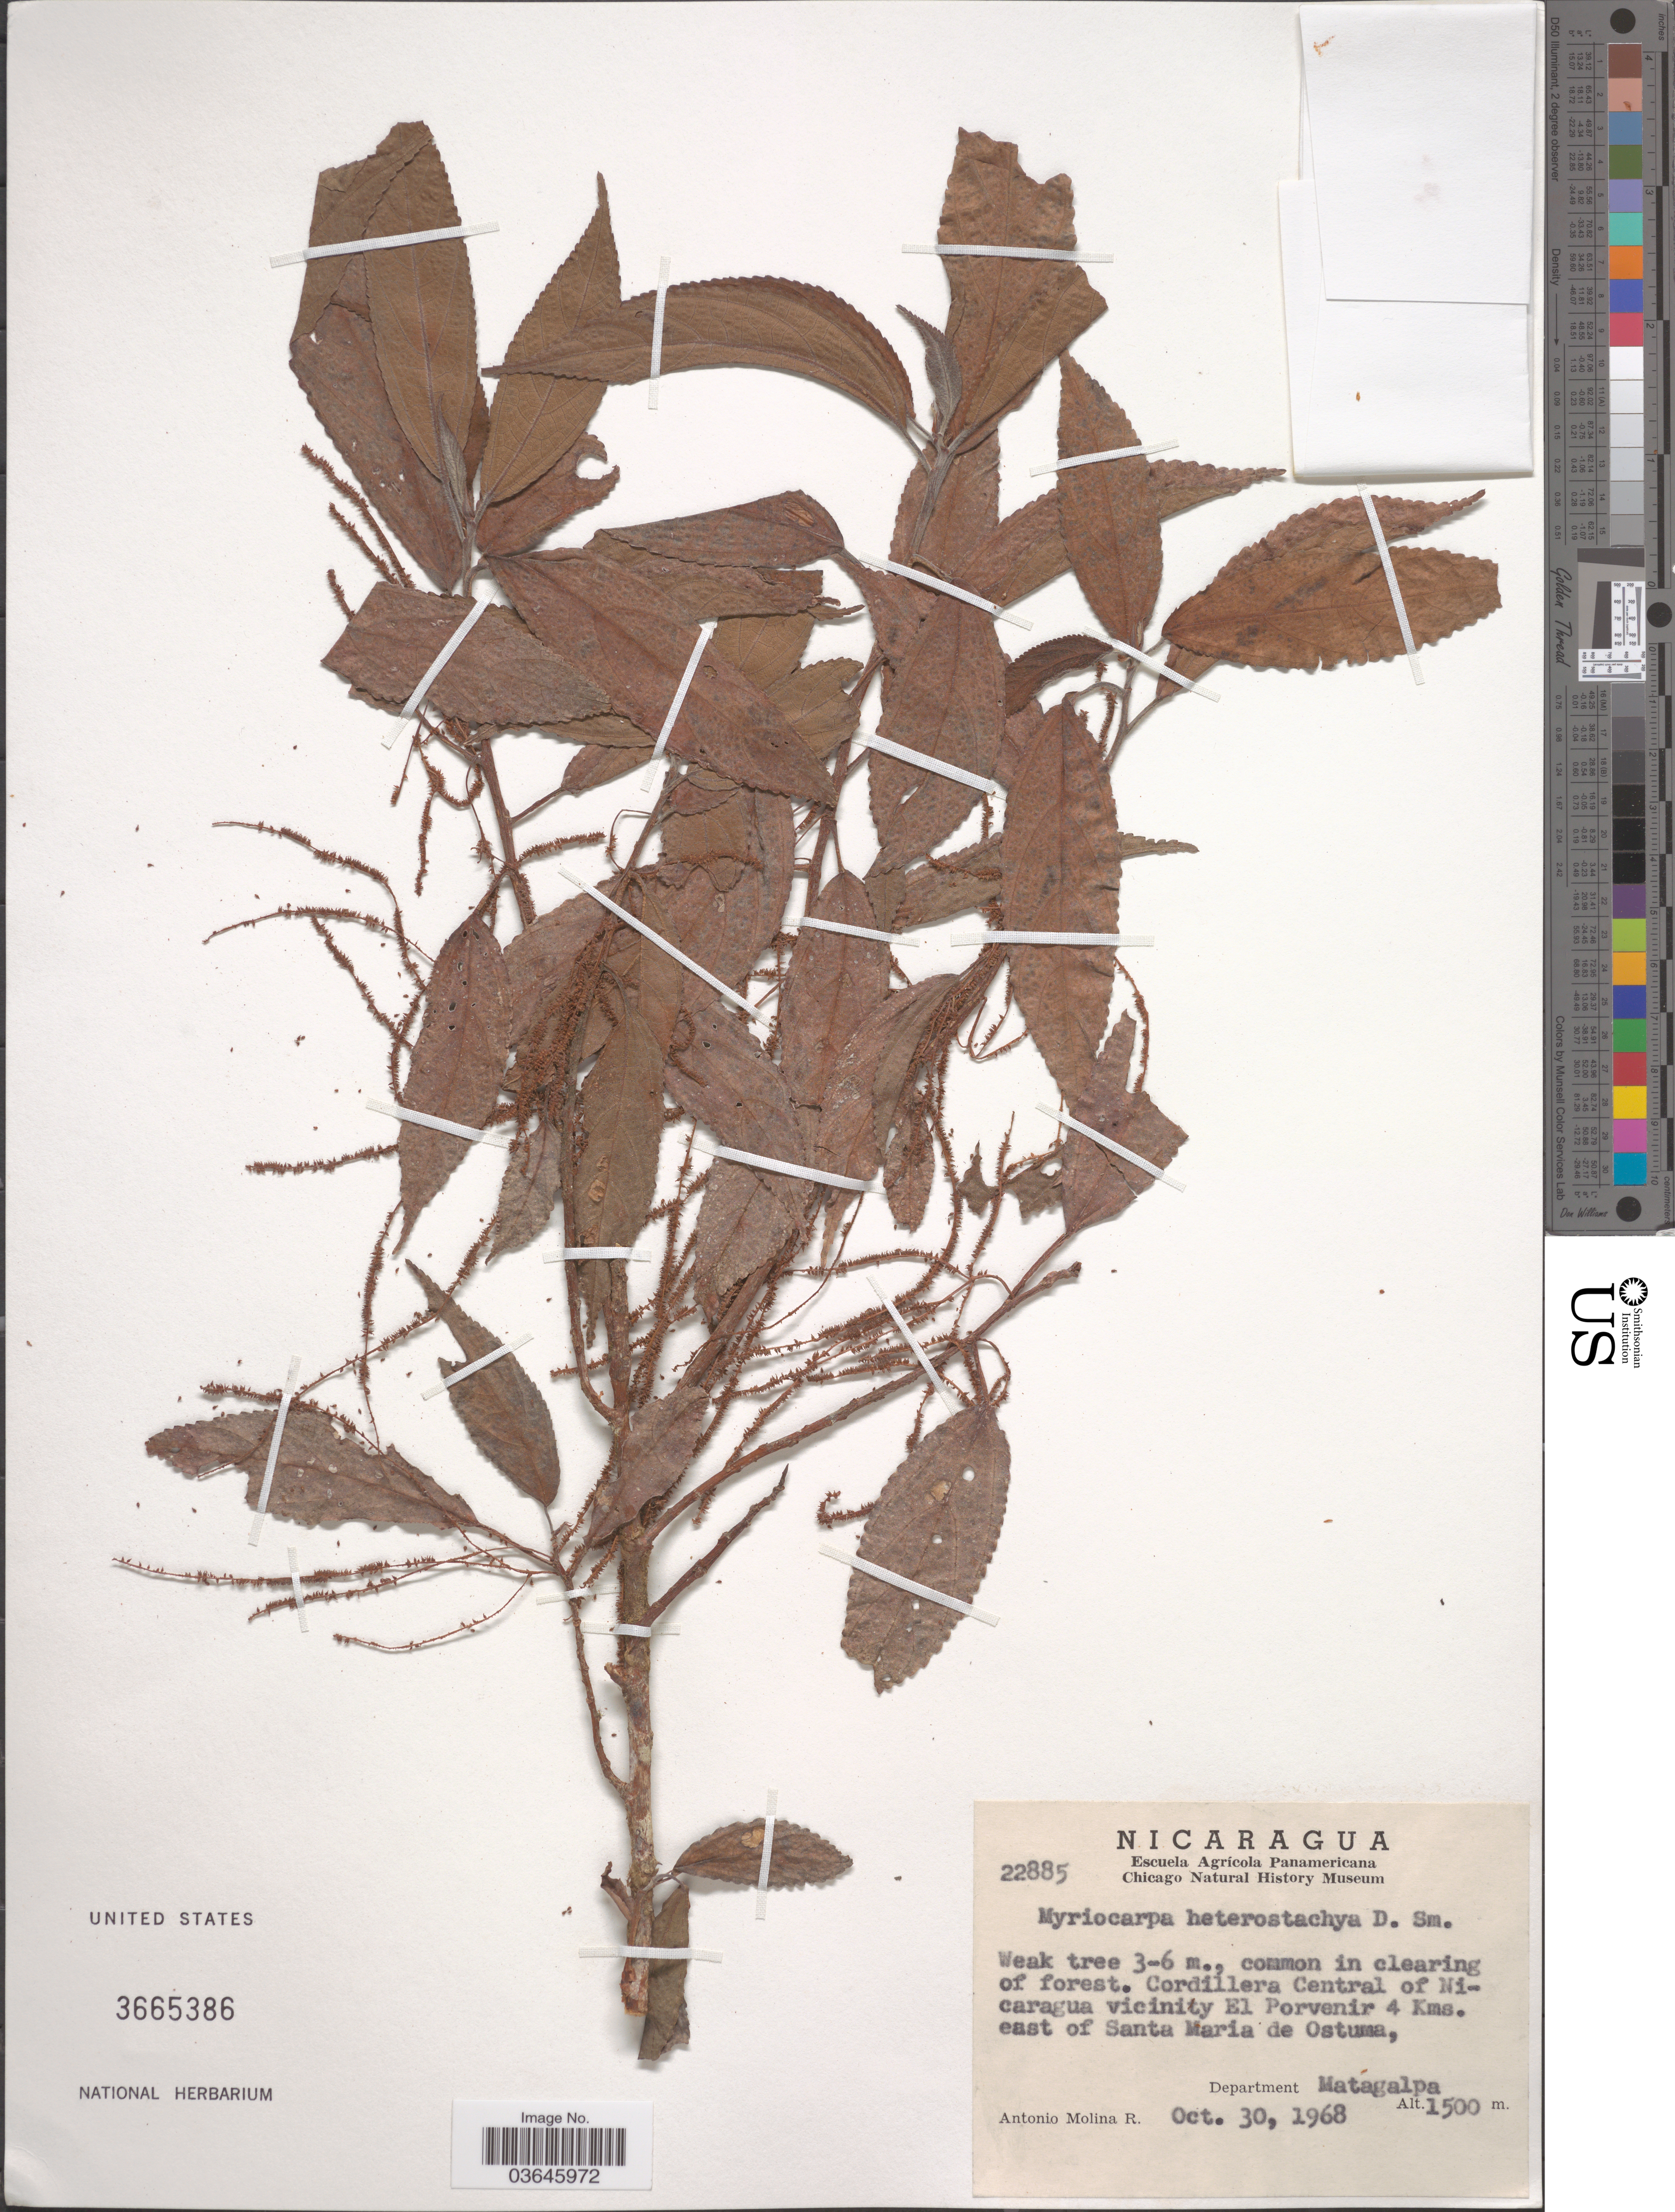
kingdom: Plantae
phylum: Tracheophyta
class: Magnoliopsida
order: Rosales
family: Urticaceae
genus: Myriocarpa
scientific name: Myriocarpa heterostachya Donn. Sm., nom. illeg.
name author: Donn. Sm.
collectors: A. Molina R.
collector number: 22885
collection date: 1968-10-30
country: Nicaragua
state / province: Matagalpa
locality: Cordillera Central of Nicaragua vicinity El Porvenir 4 Kms. east of Santa Maria de Ostuma, Department Matagalpa.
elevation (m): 1500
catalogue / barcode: US 3665386